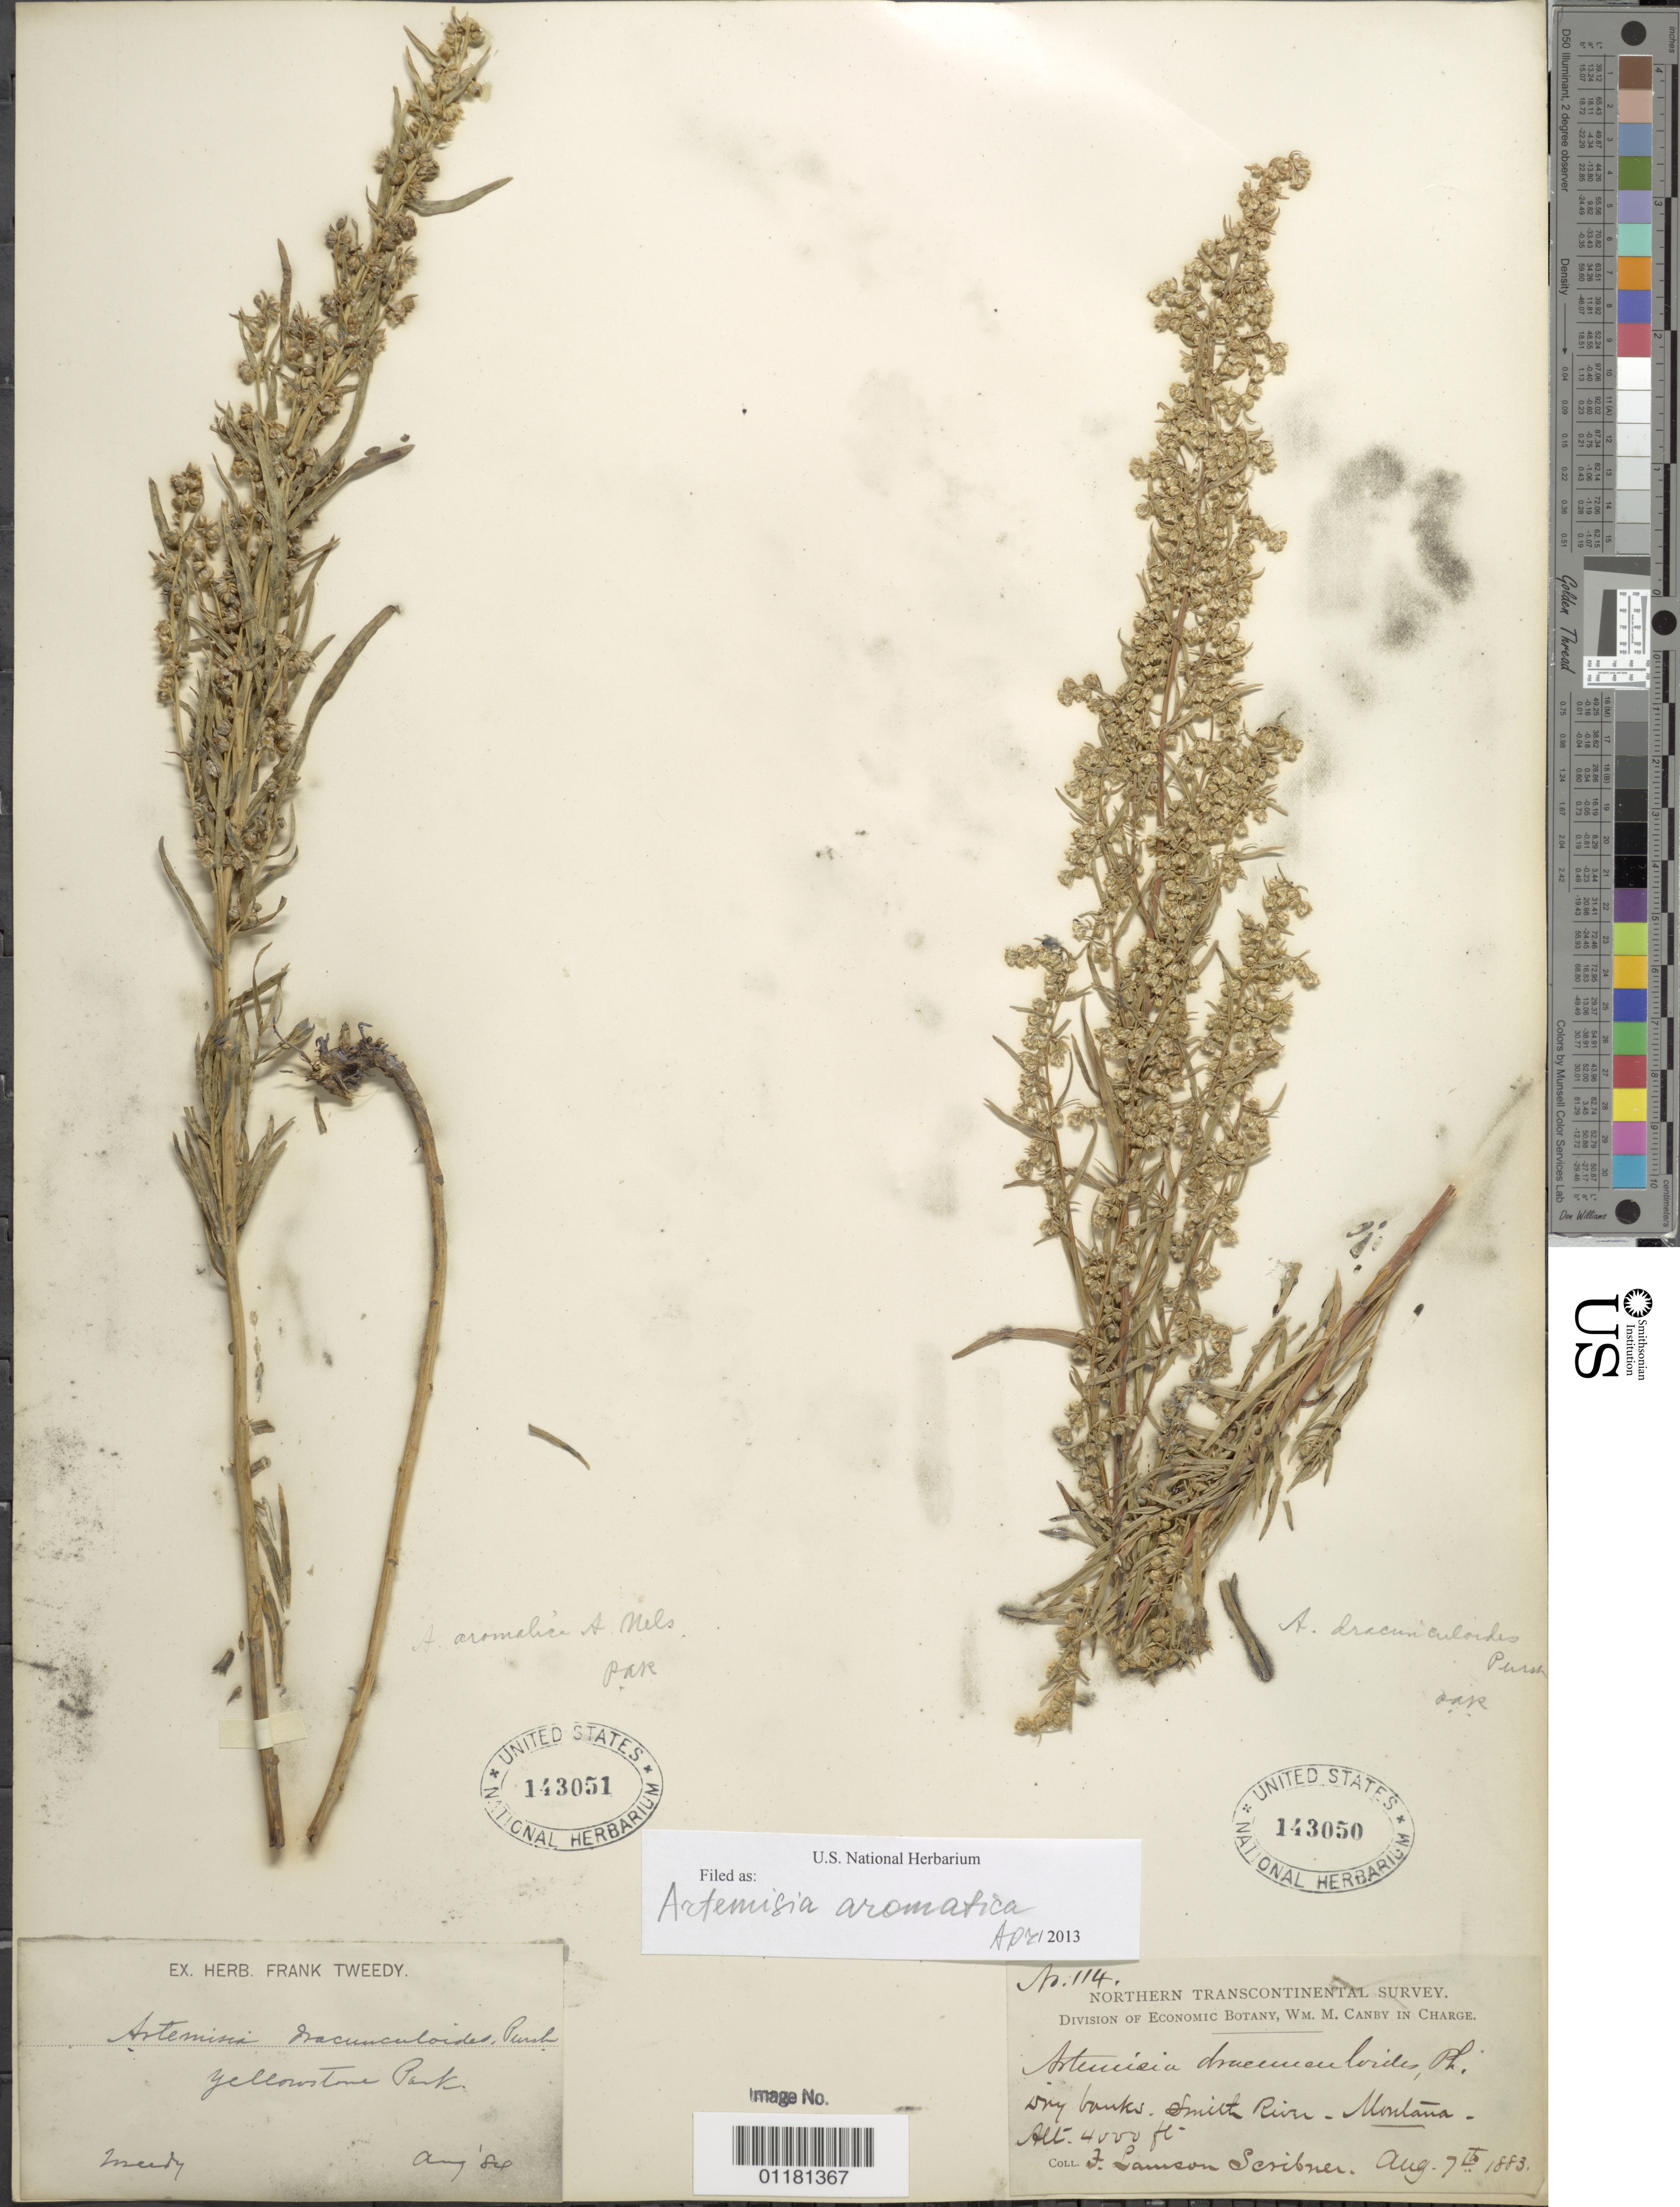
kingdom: Plantae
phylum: Tracheophyta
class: Magnoliopsida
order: Asterales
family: Asteraceae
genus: Artemisia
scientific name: Artemisia aromatica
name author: A. Nelson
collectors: F. Tweedy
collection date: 1880-08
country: United States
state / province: Wyoming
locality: Yellowstone Park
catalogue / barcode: US 143051